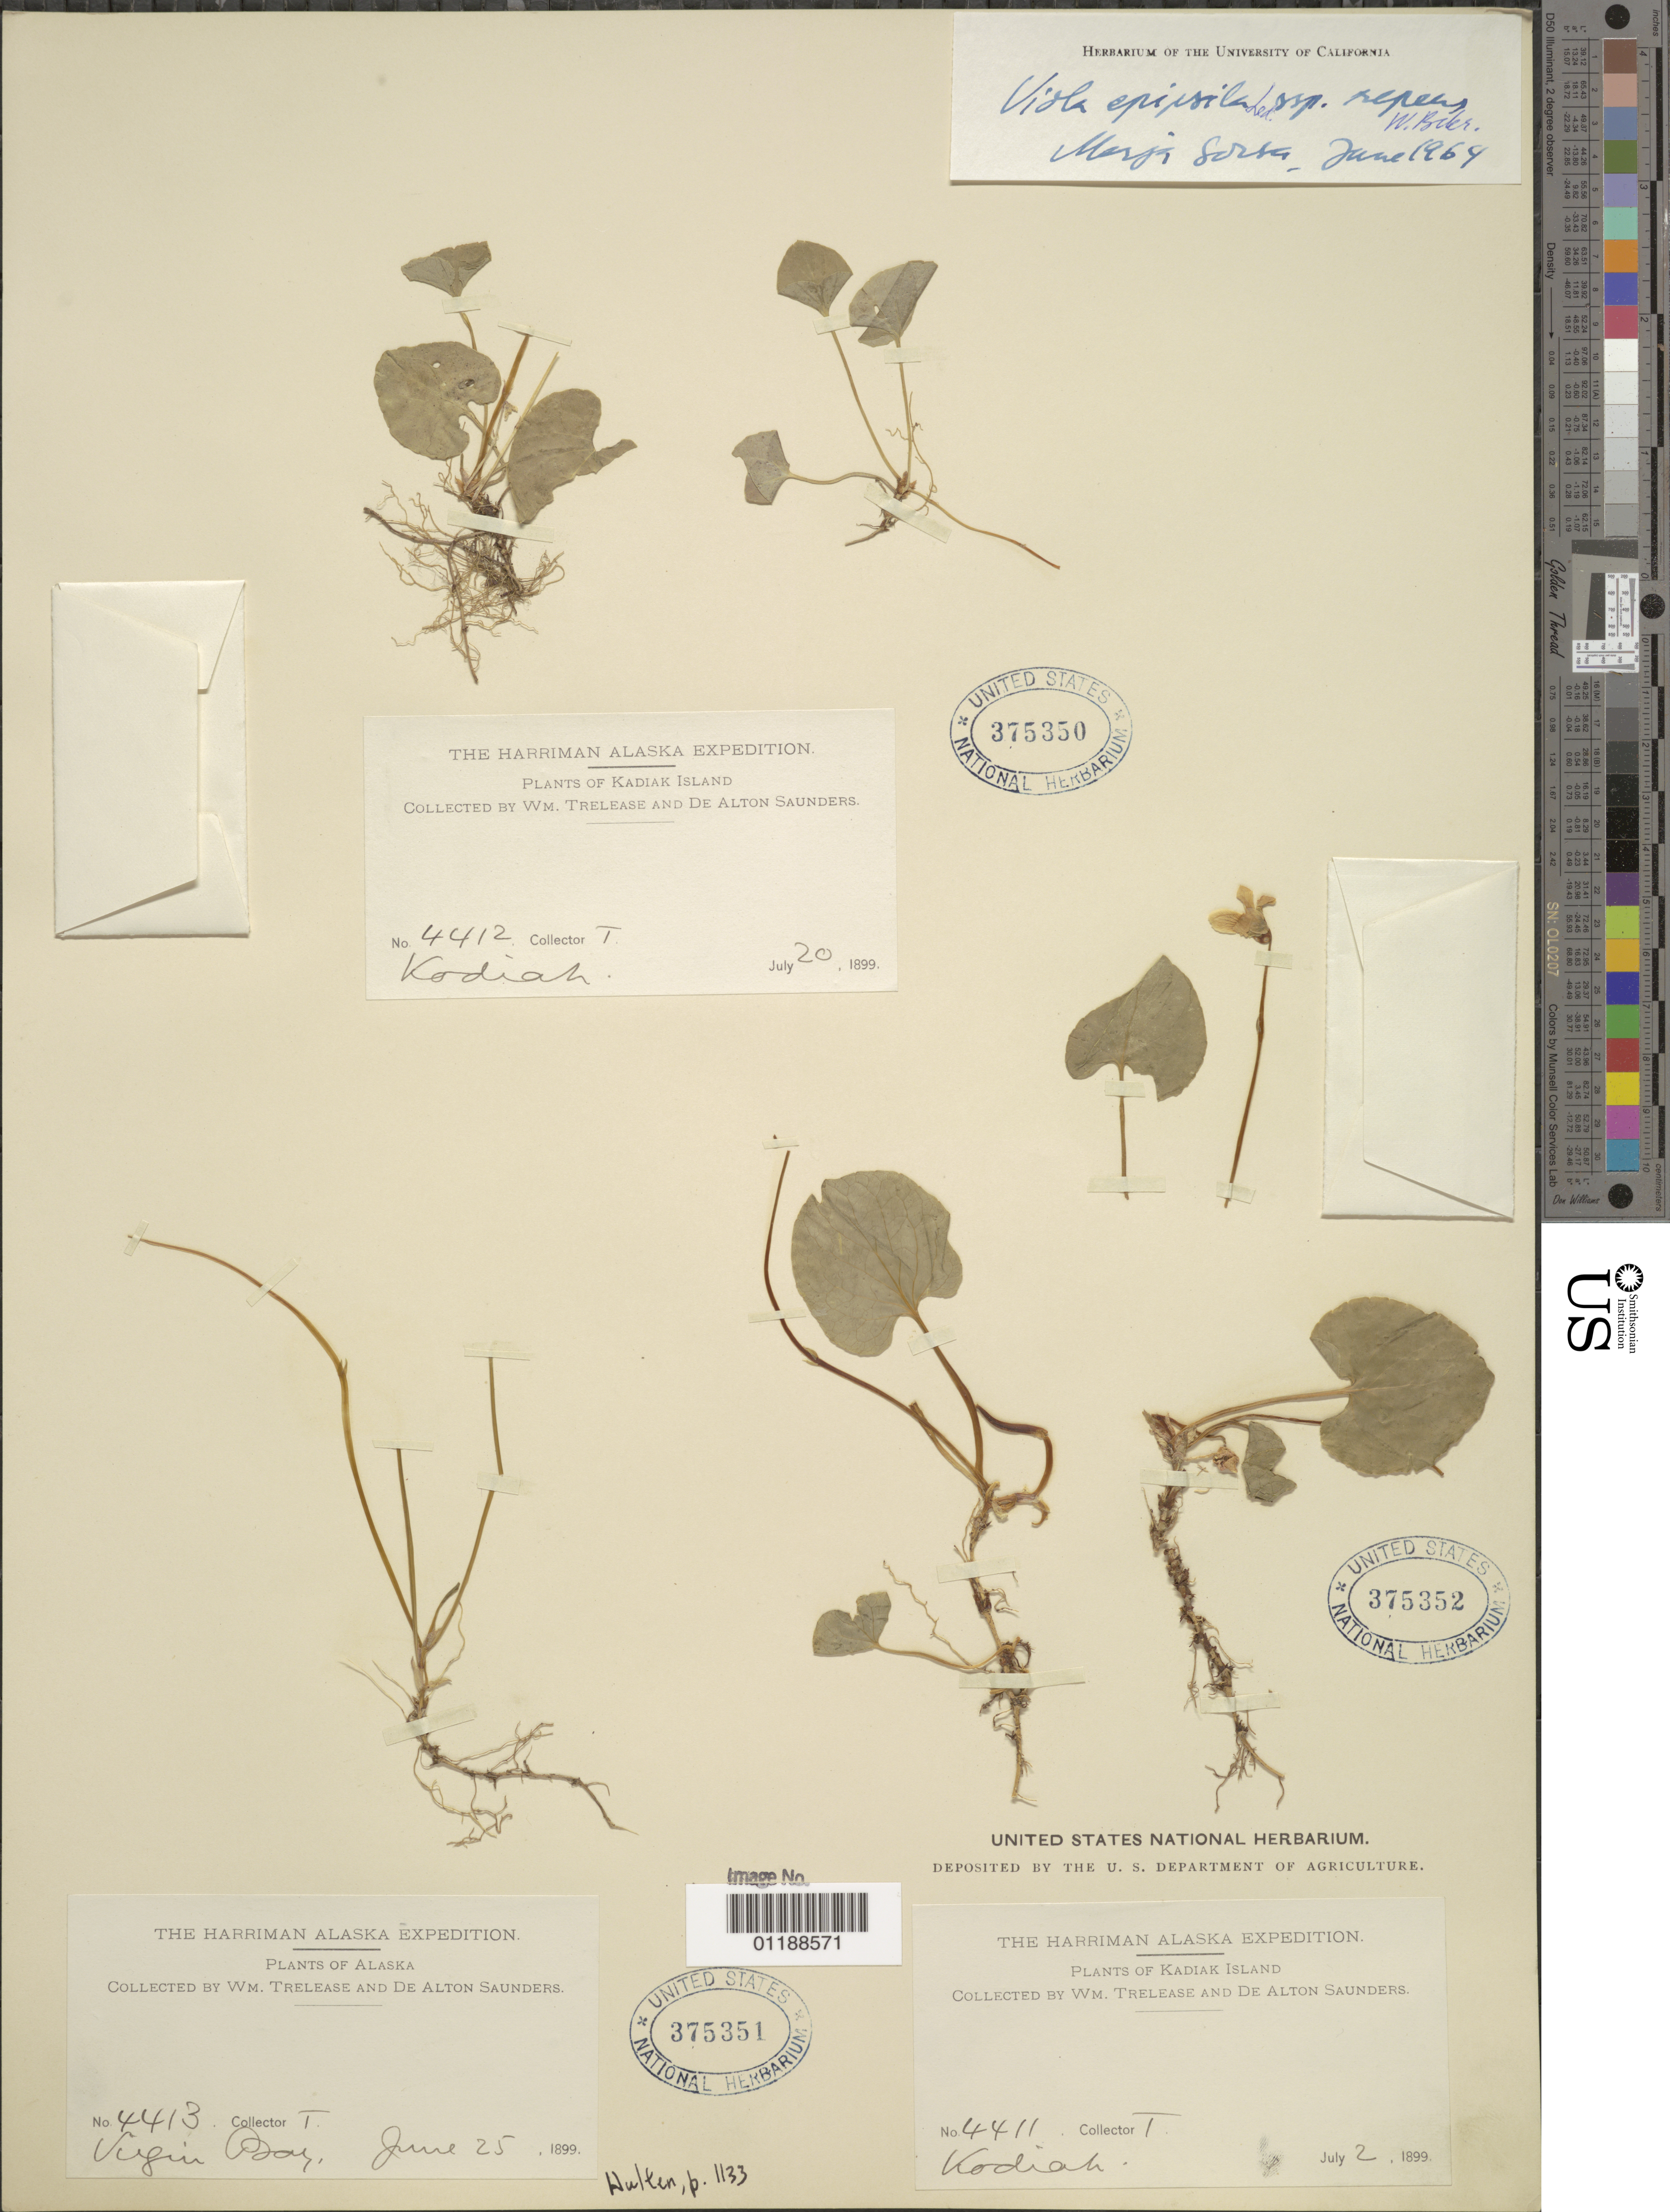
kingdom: Plantae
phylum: Tracheophyta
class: Magnoliopsida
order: Malpighiales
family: Violaceae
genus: Viola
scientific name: Viola epipsila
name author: Ledeb.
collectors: W. Trelease & D. Saunders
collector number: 4412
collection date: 1899-07-20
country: United States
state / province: Alaska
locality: Kodiak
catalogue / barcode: US 375350-3